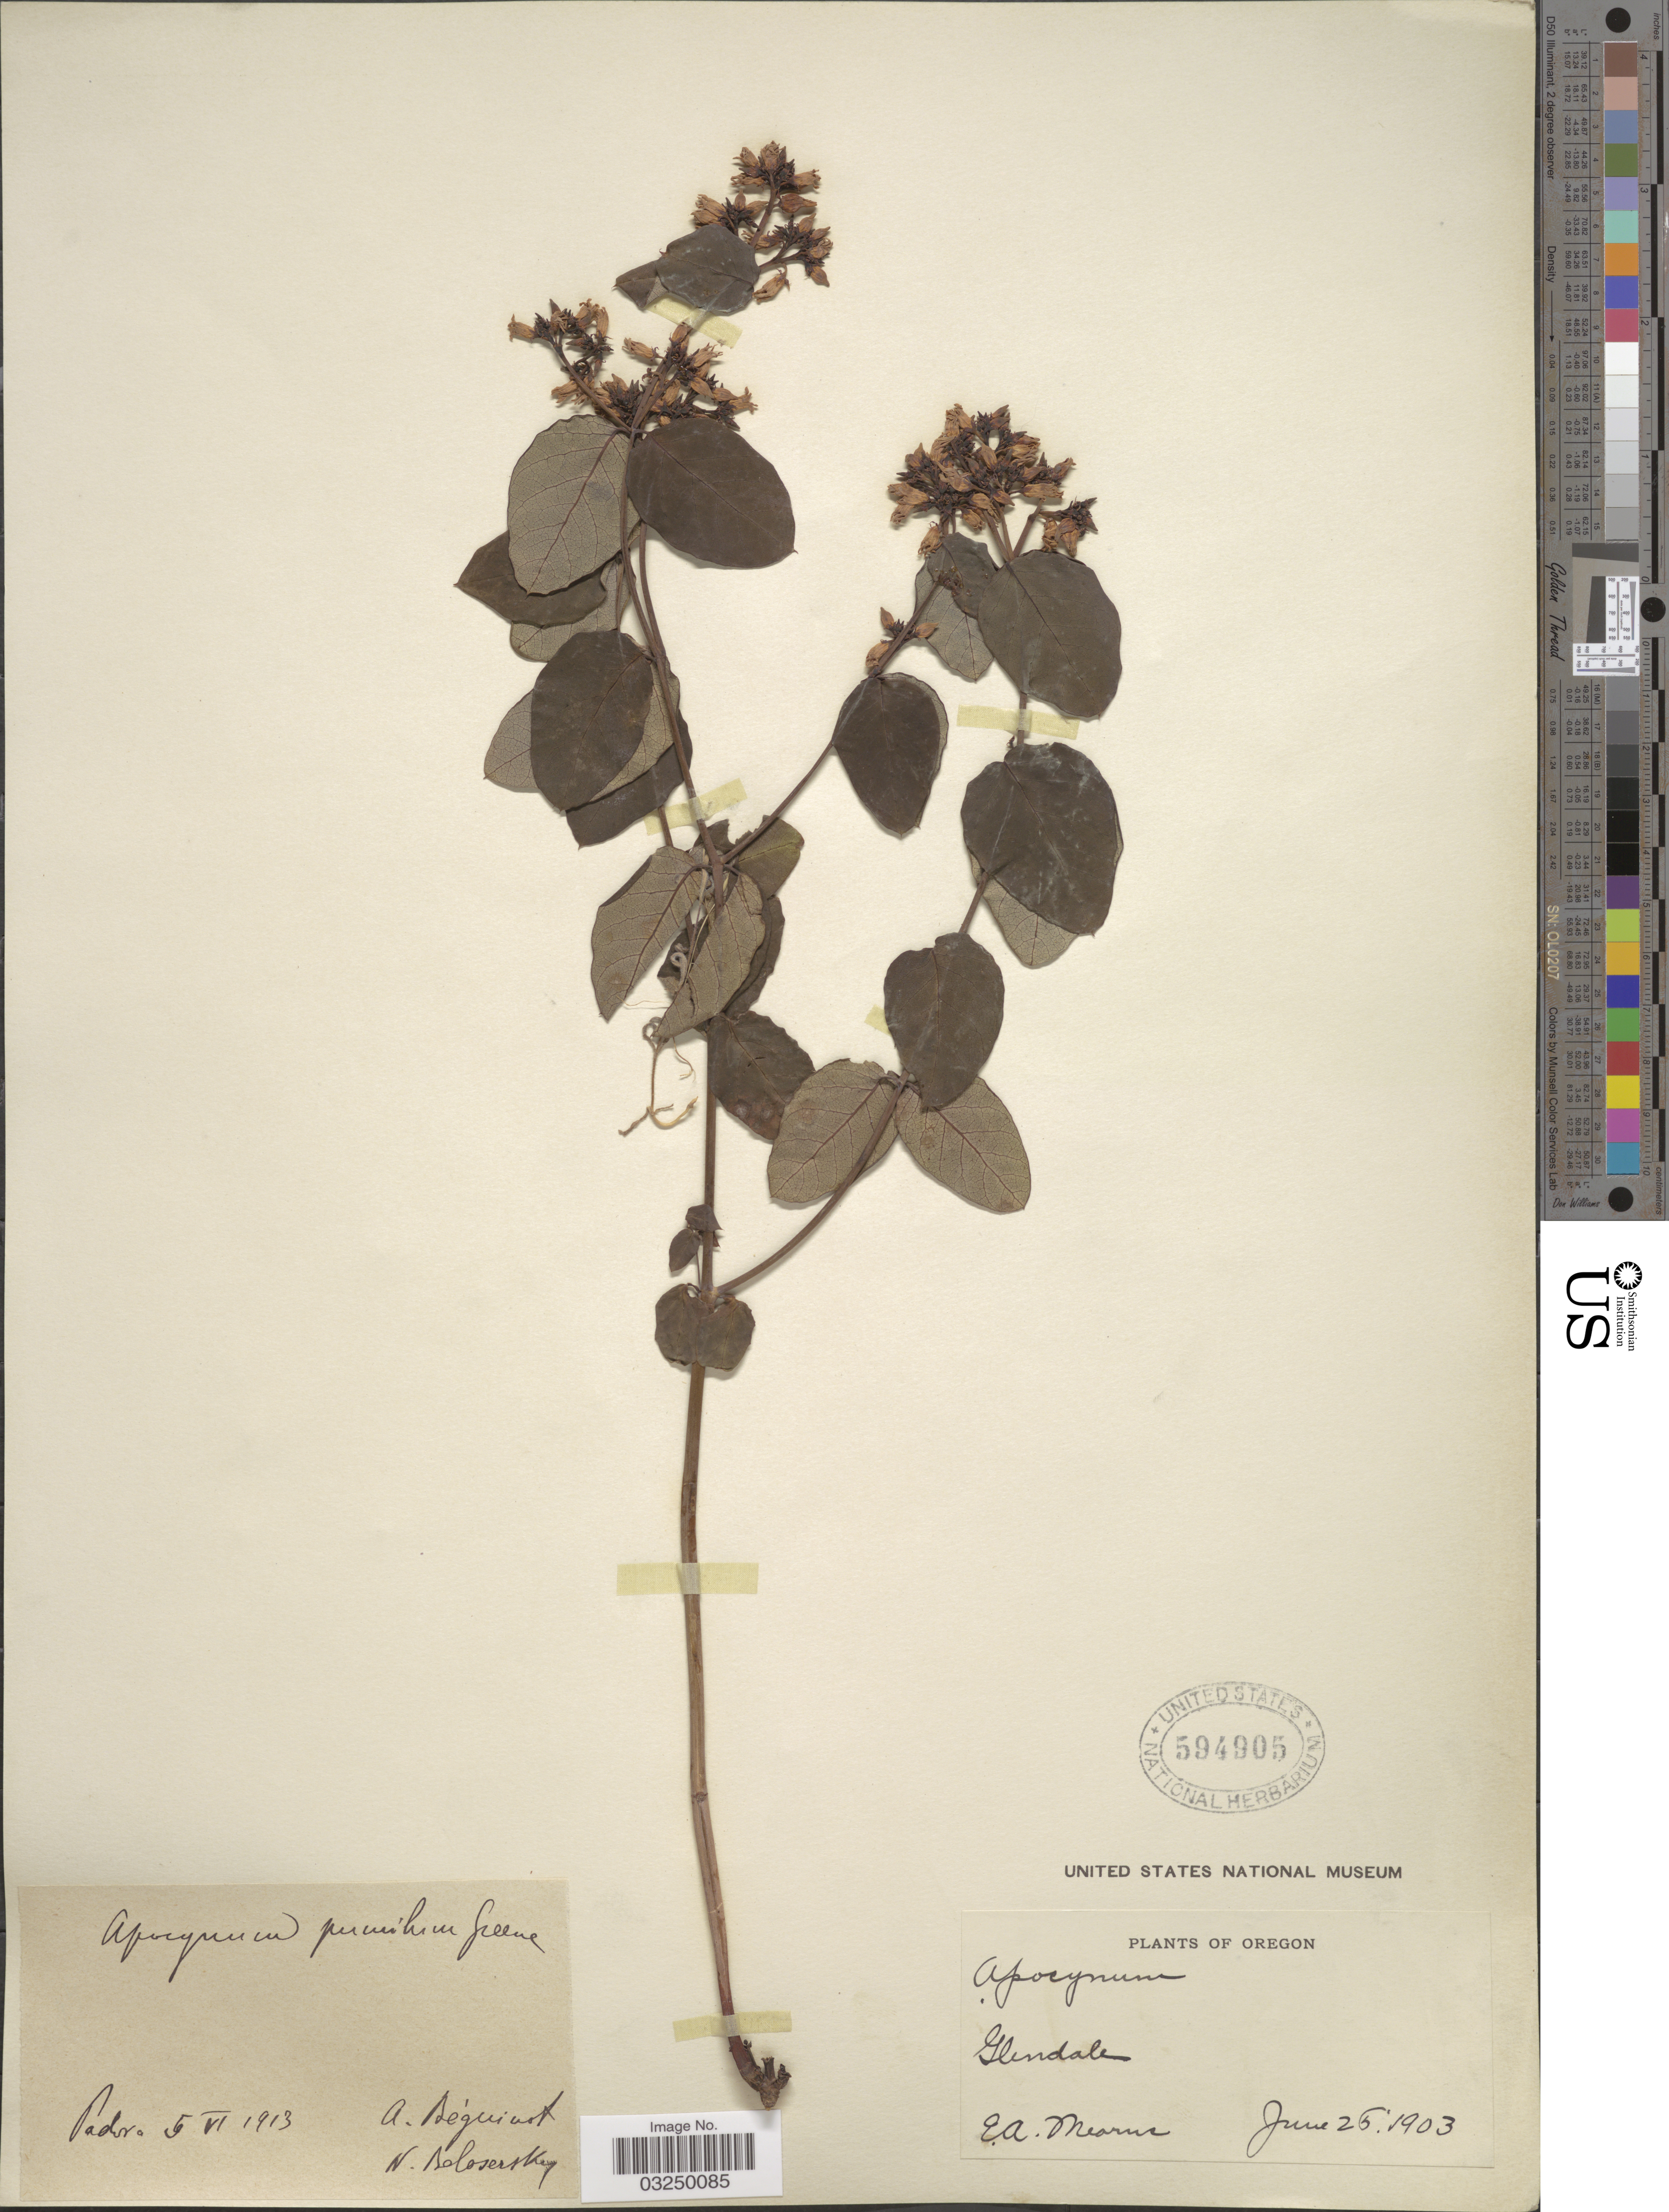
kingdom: Plantae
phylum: Tracheophyta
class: Magnoliopsida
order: Gentianales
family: Apocynaceae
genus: Apocynum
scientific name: Apocynum pumilum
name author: (A. Gray) Greene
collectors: E. A. Mearns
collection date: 1903-06-25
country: United States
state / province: Oregon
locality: Glendale.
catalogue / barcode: US 594905